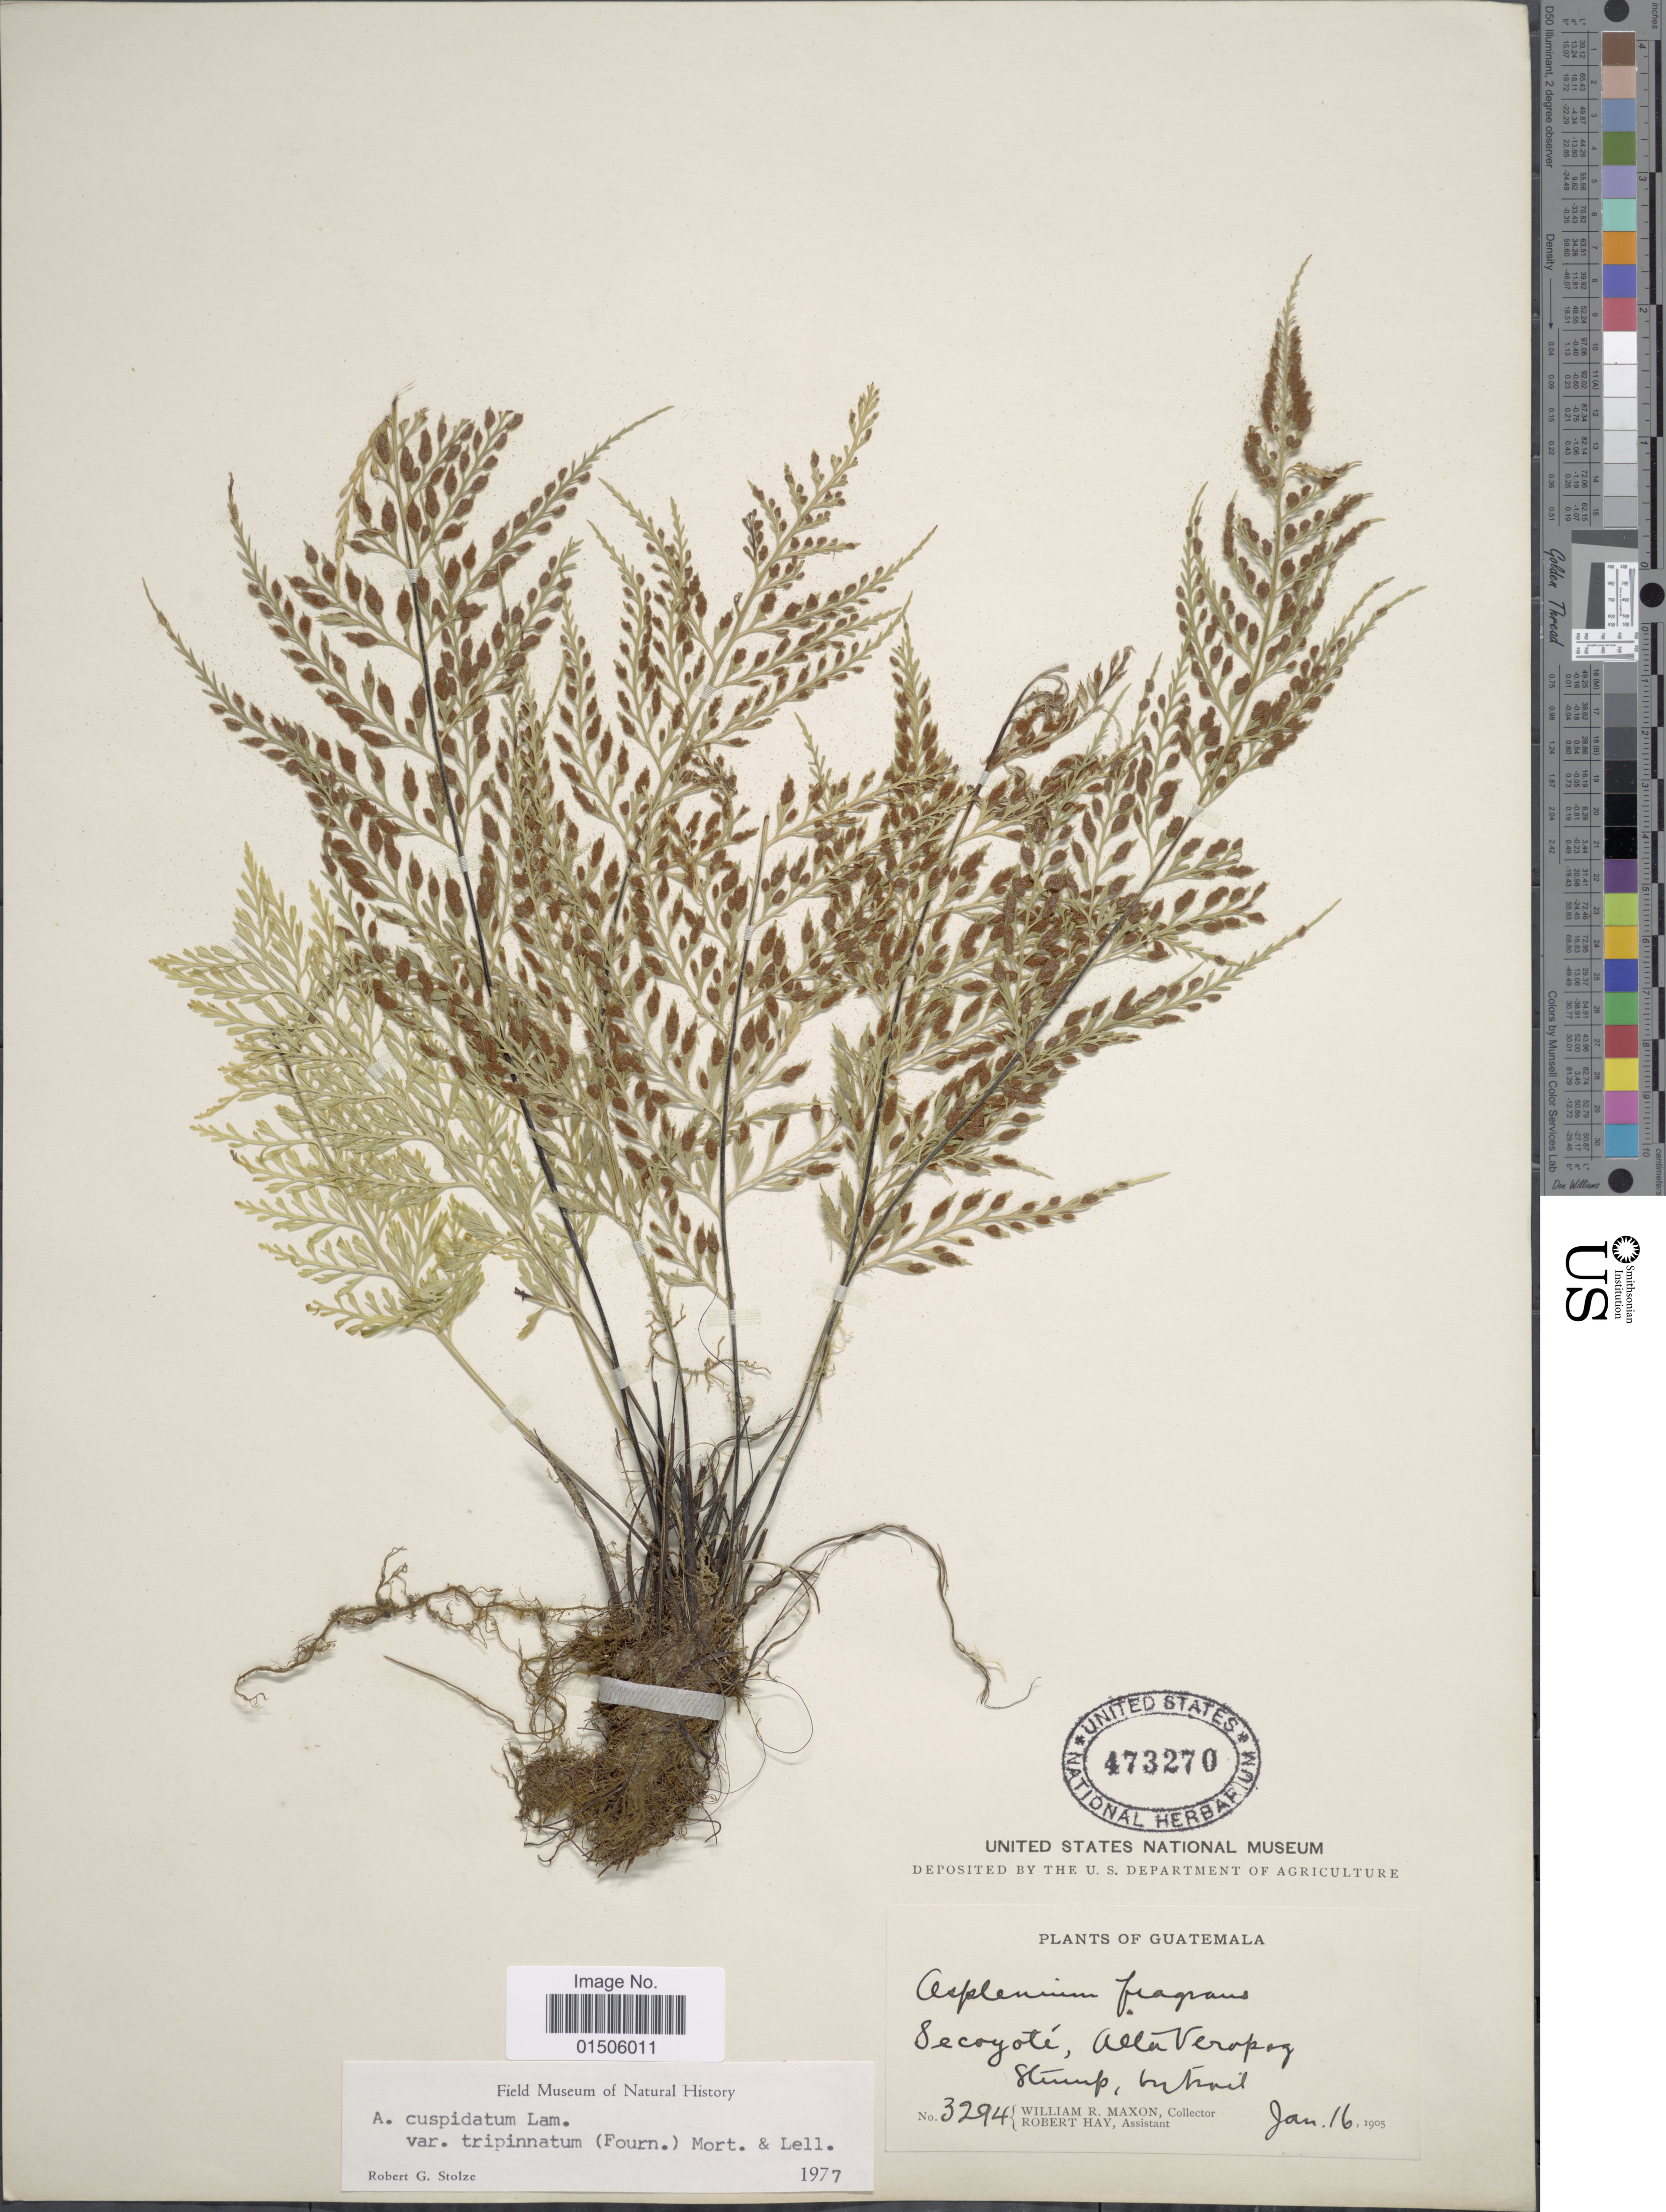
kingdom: Plantae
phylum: Tracheophyta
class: Polypodiopsida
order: Polypodiales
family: Aspleniaceae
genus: Asplenium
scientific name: Asplenium cuspidatum var. tripinnatum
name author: (E. Fourn.) C.V. Morton & Lellinger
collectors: W. R. Maxon & R. H. Hay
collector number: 3294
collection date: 1905-01-16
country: Guatemala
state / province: Alta Verapaz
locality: Secoyote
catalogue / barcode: US 473270